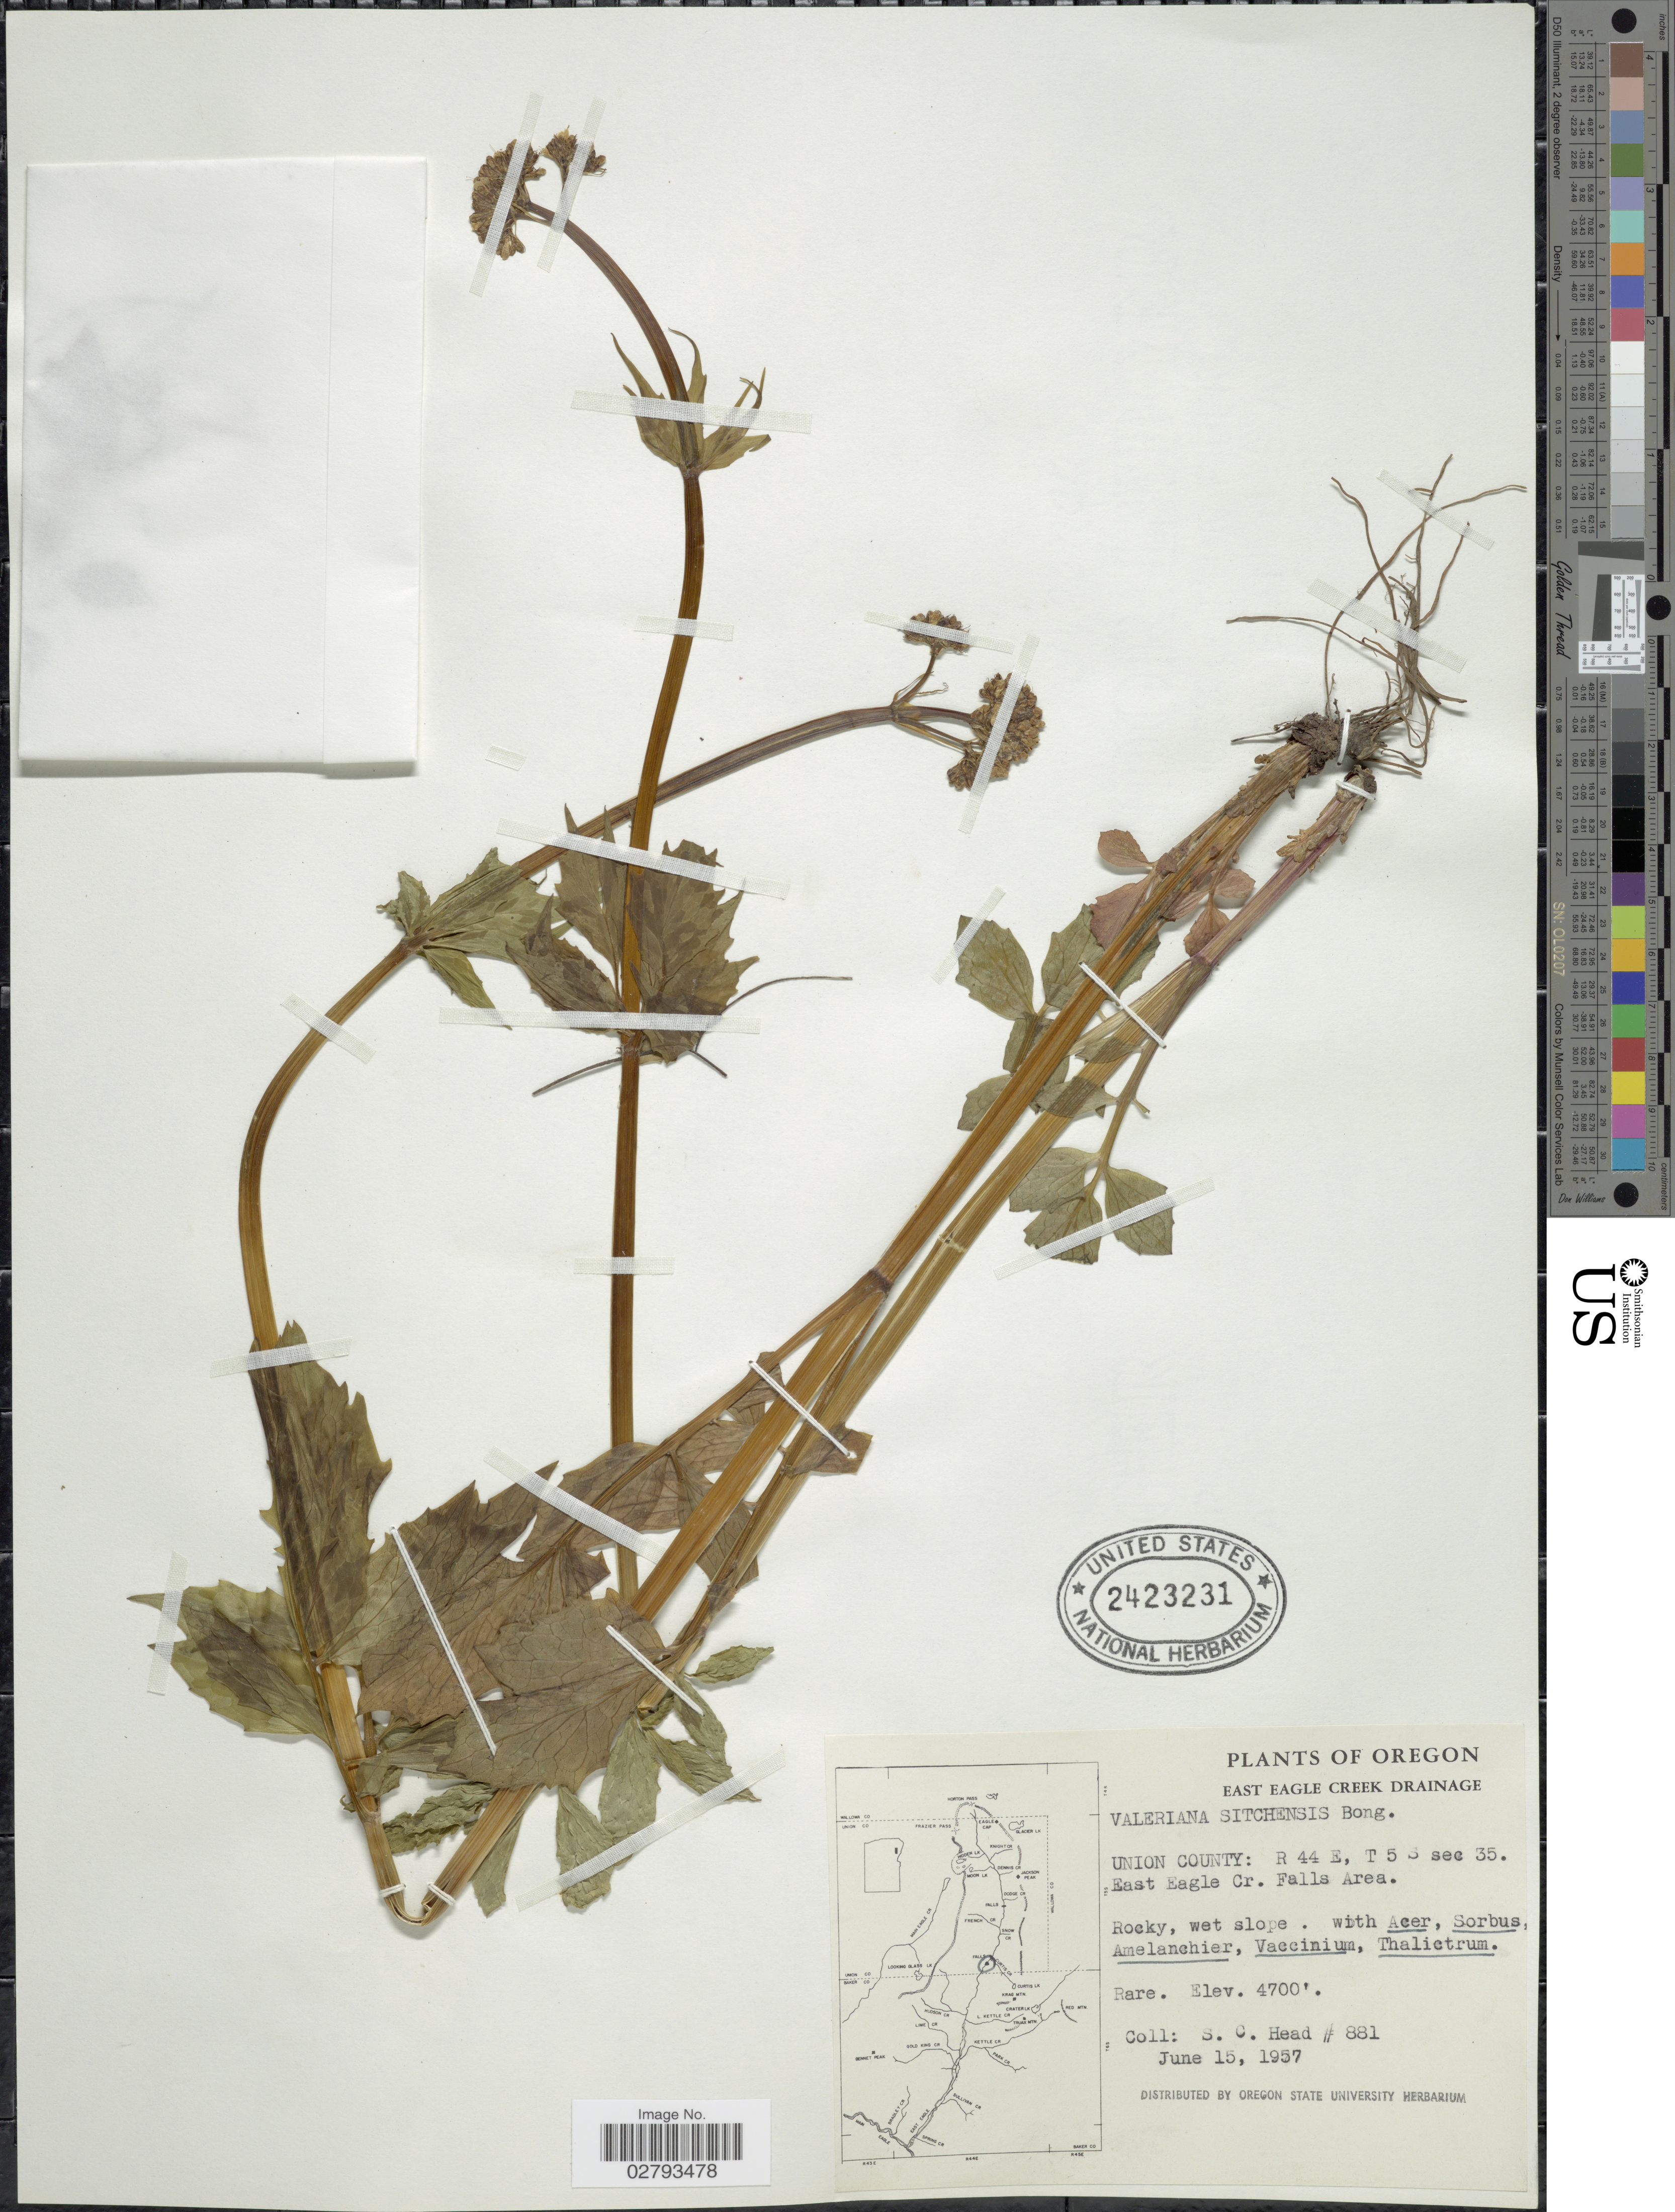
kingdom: Plantae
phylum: Tracheophyta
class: Magnoliopsida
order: Dipsacales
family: Caprifoliaceae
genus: Valeriana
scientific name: Valeriana sitchensis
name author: Bong.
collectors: S. Head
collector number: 881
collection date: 1957-06-15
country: United States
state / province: Oregon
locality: East Eagle Creek Drainage. Union County: R 44 E, T 5 S sec 35. East Eagle Cr. Falls Area.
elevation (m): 1433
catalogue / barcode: US 2423231